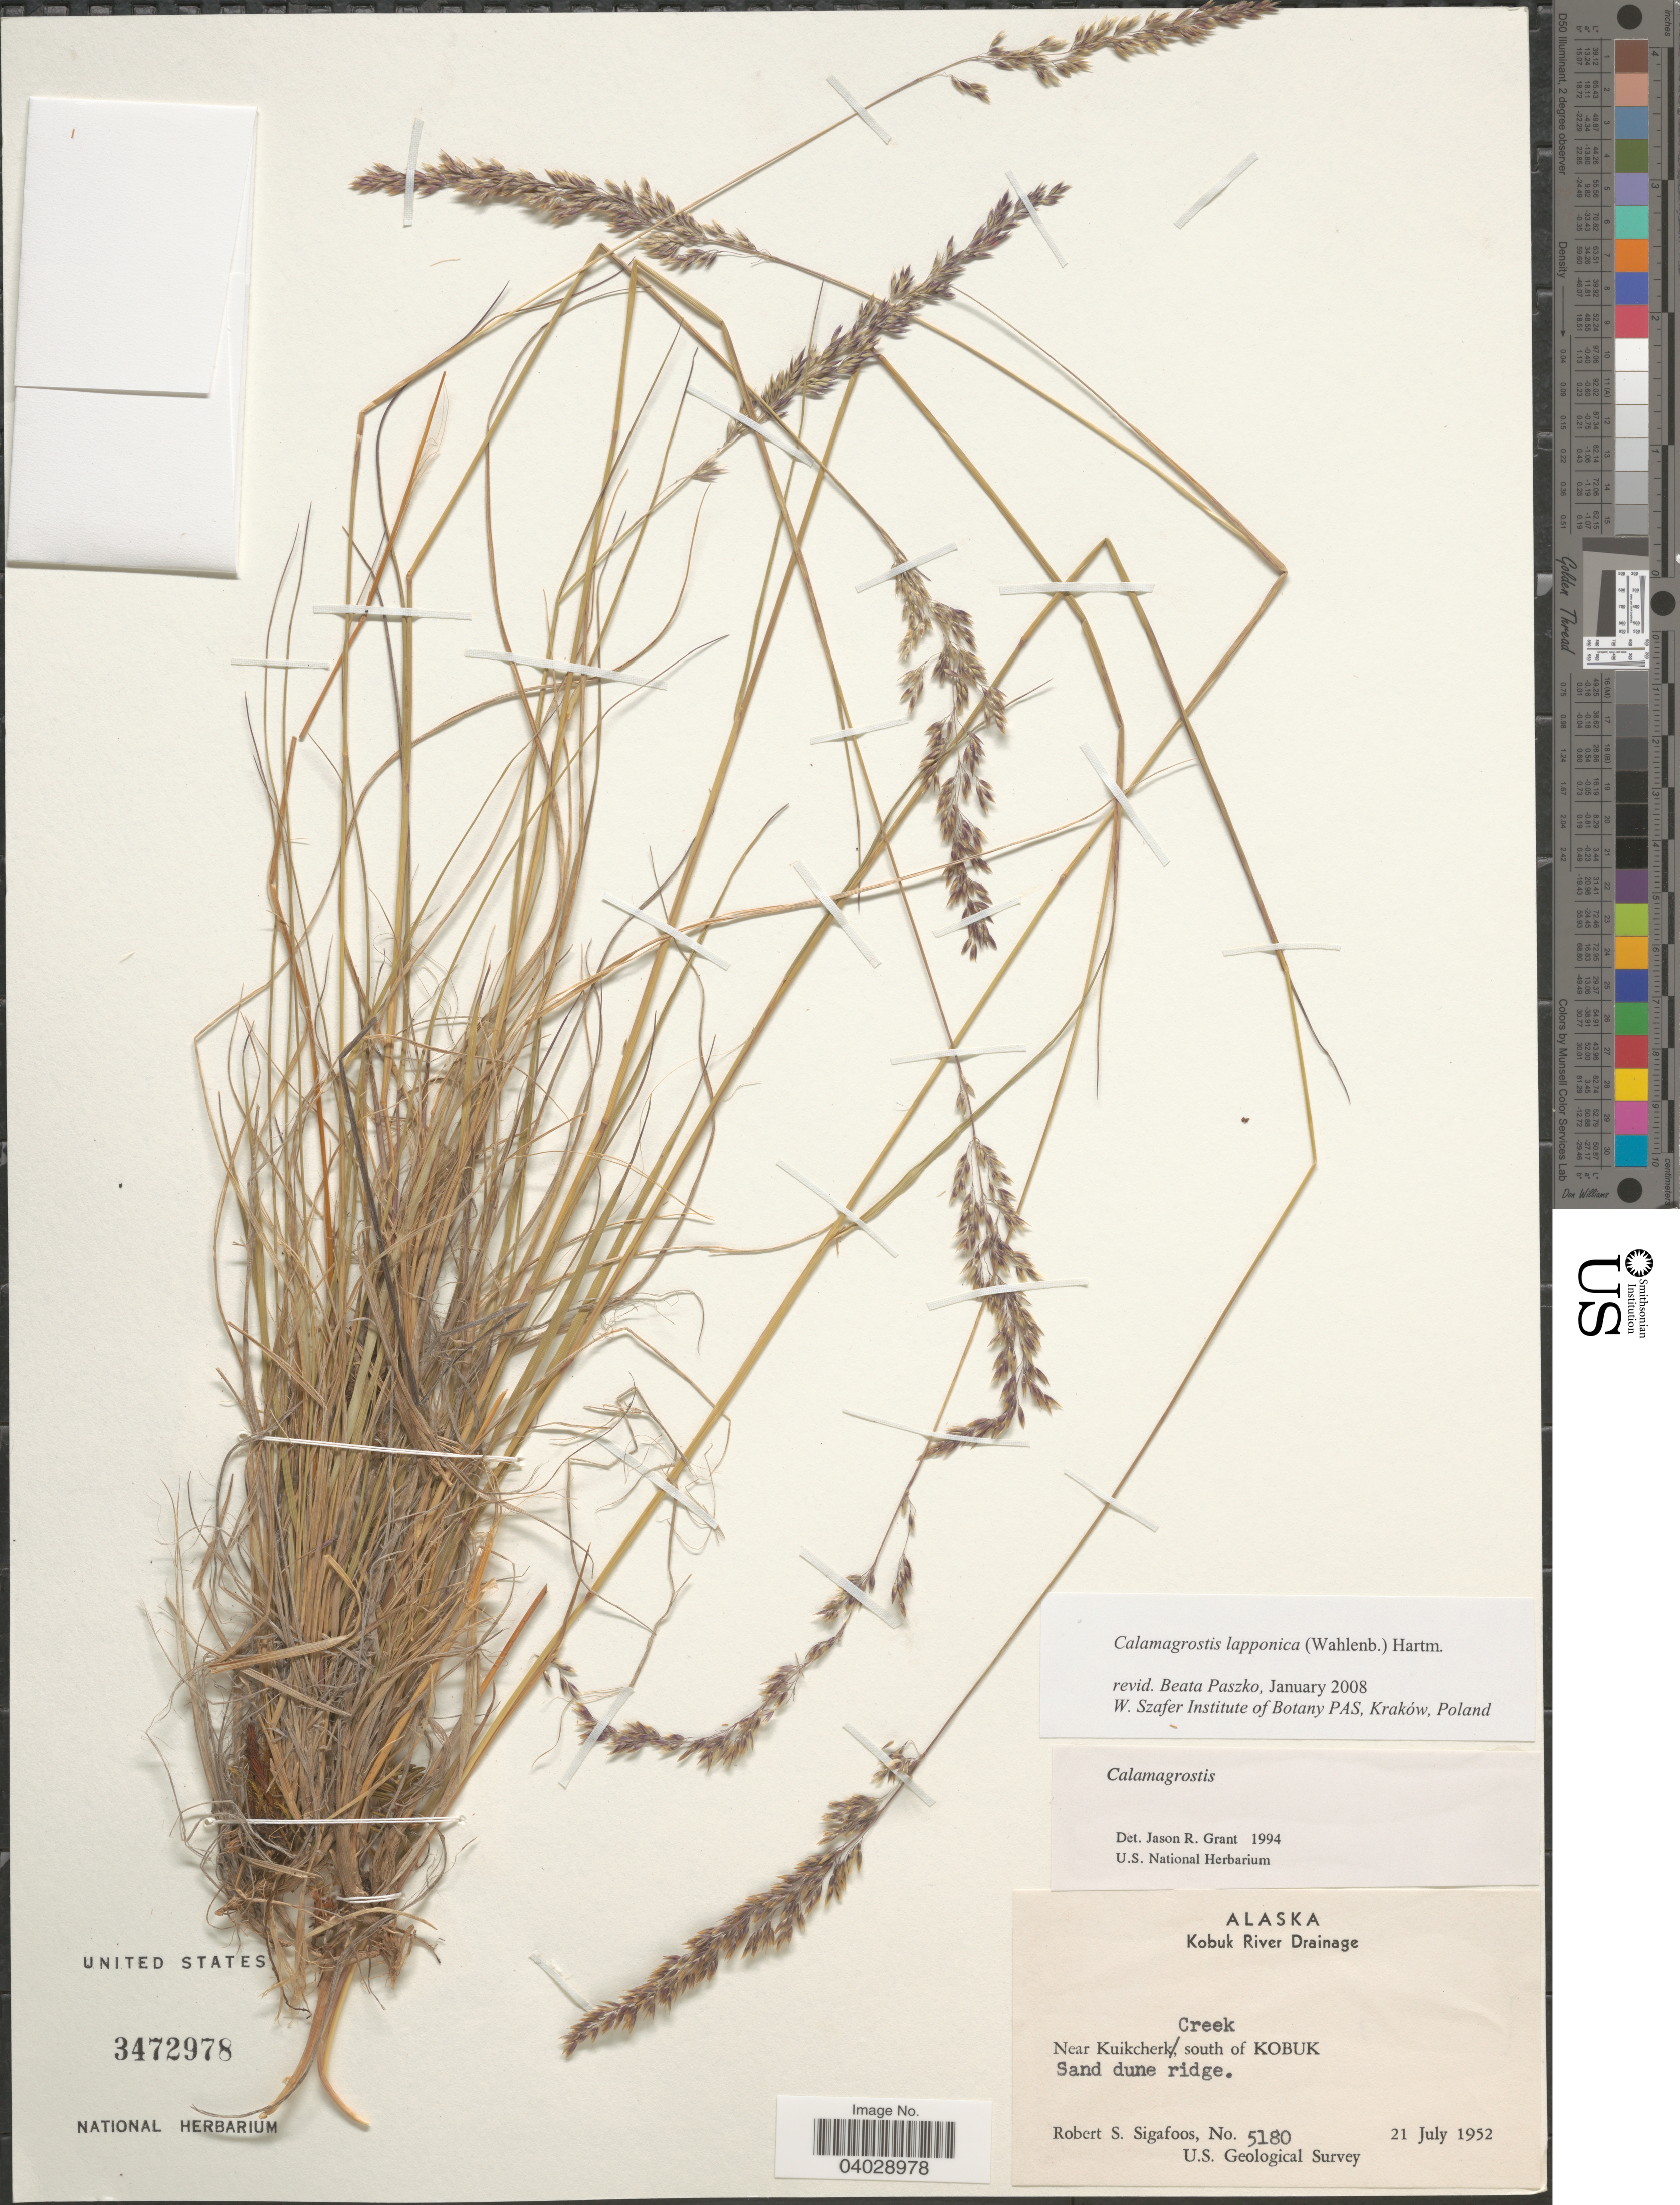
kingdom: Plantae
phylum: Tracheophyta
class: Liliopsida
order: Poales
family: Poaceae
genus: Calamagrostis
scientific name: Calamagrostis lapponica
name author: (Wahlenb.) Hartm.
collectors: R. Sigafoos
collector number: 5180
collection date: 1952-07-21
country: United States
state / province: Alaska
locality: Kobuk River Drainage. Near Kuikcherk, Creek south of Kobuk.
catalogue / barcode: US 3472978